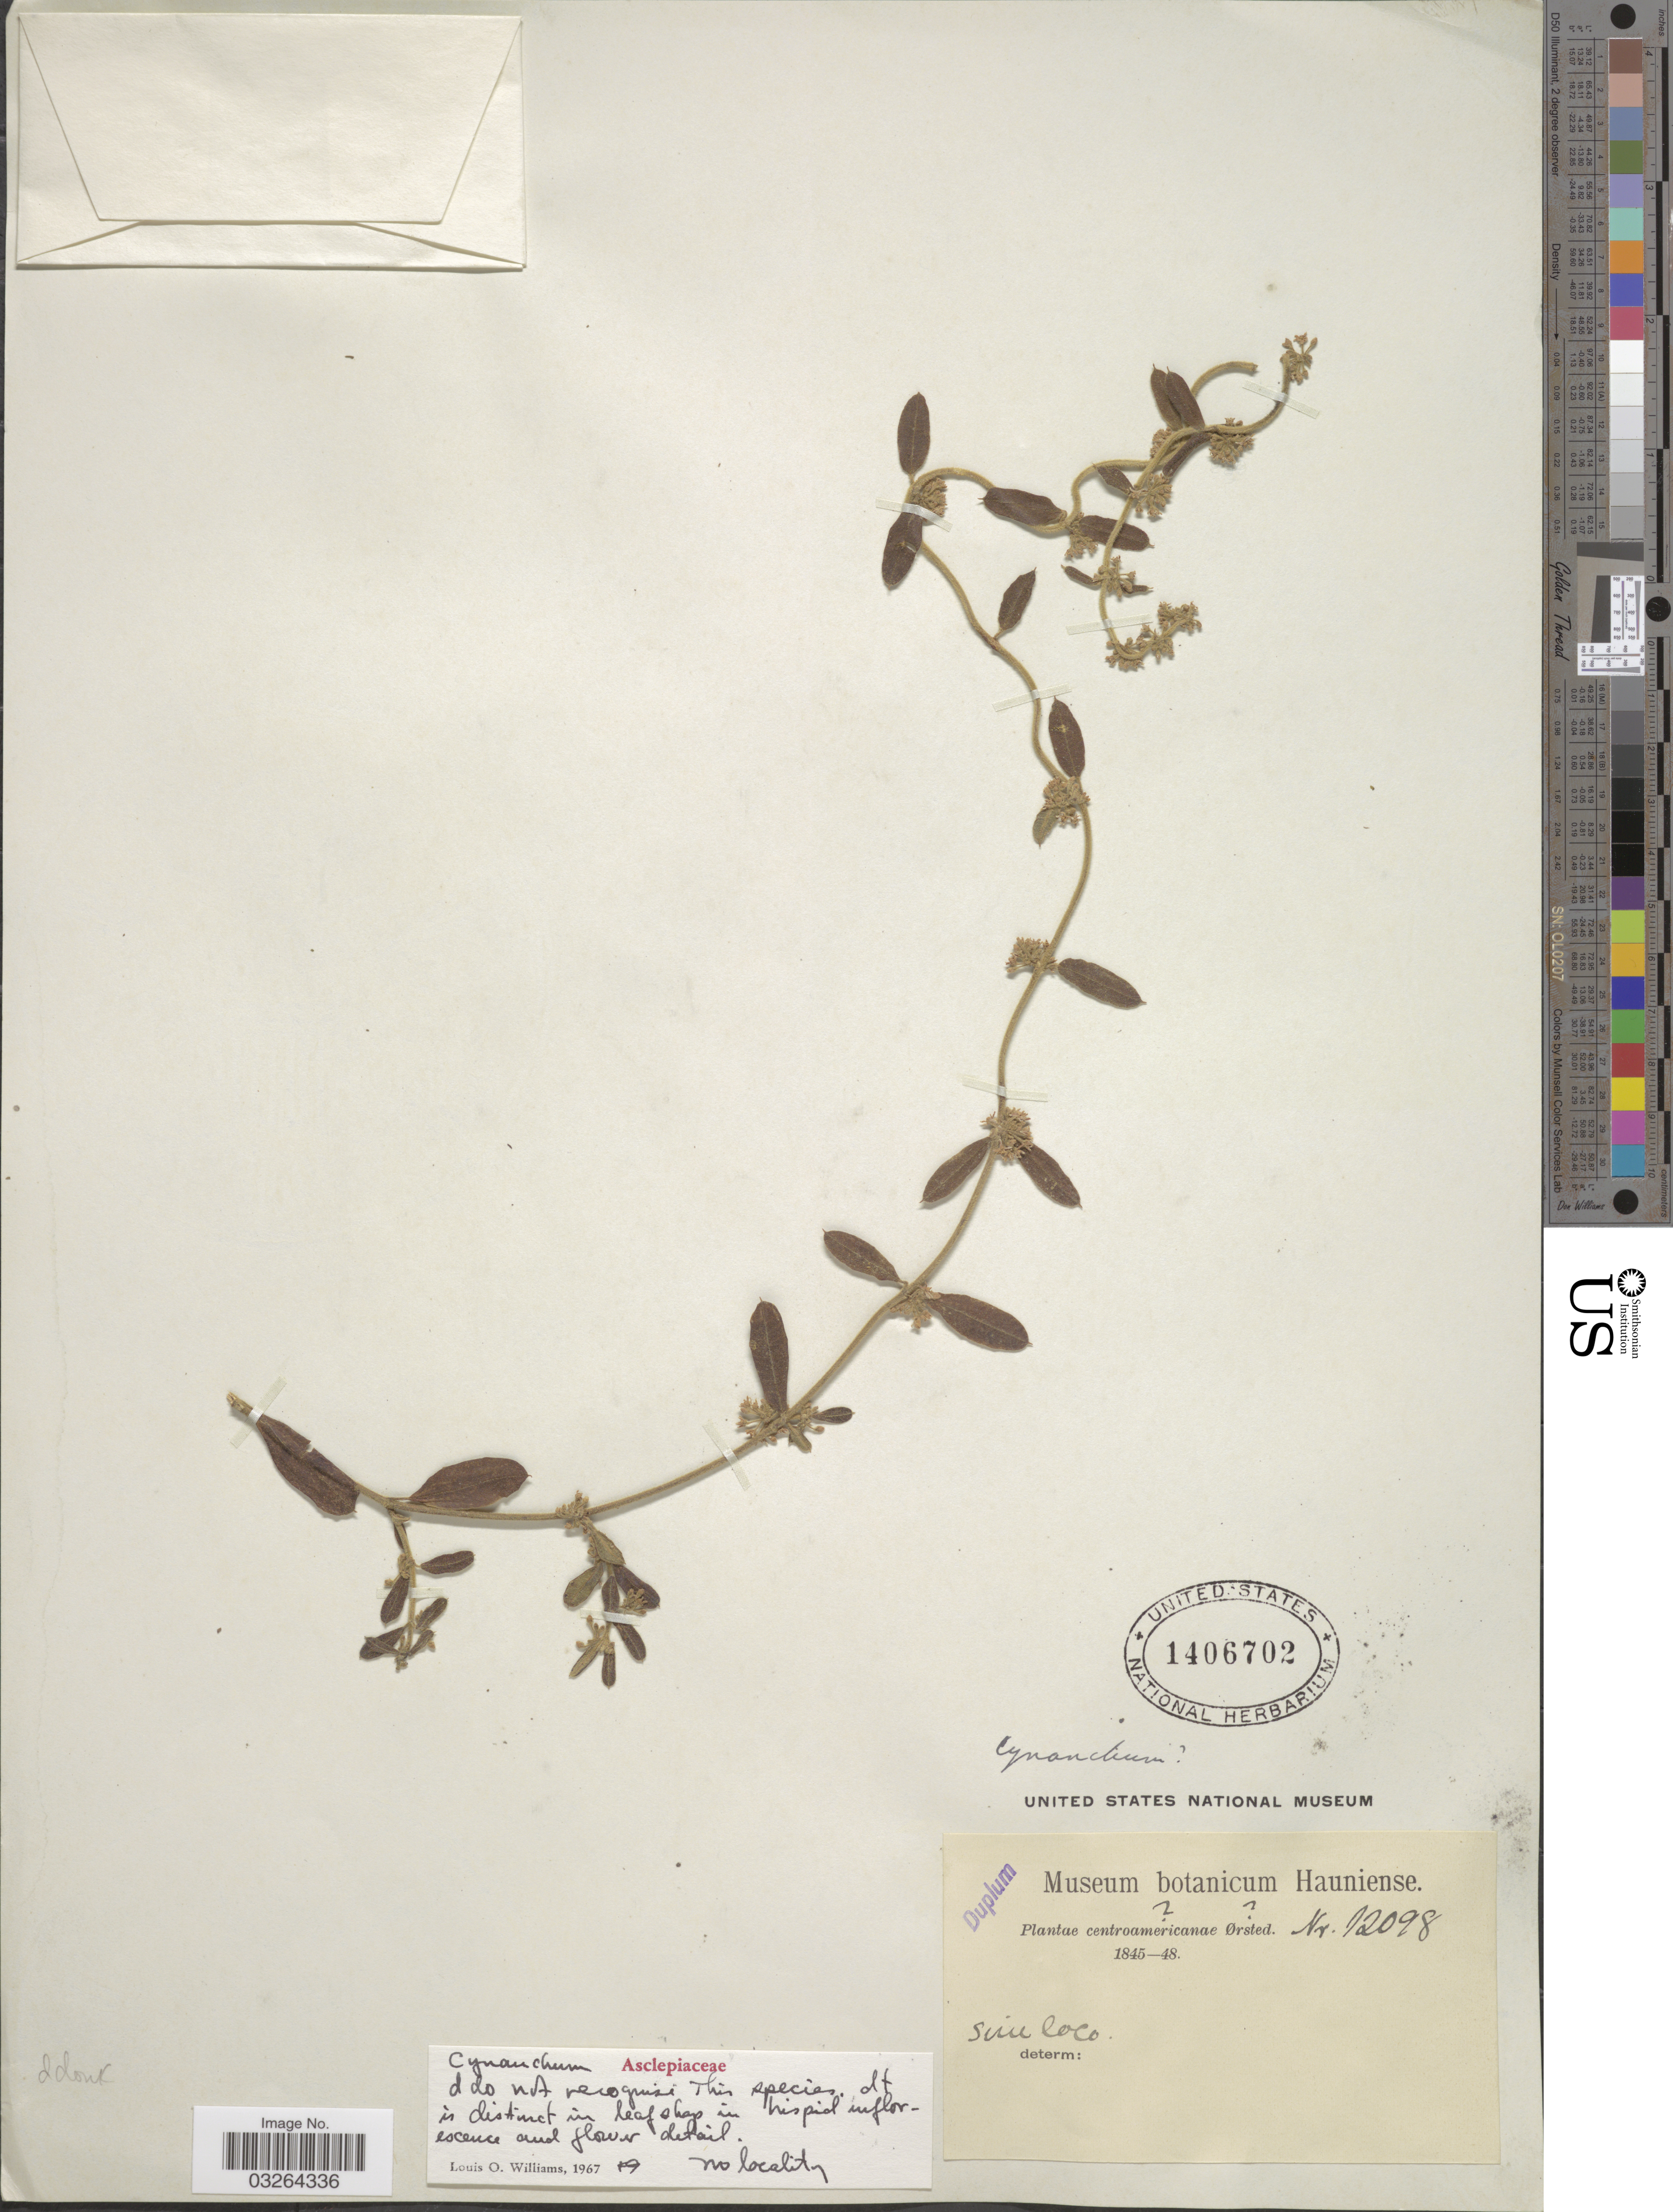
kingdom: Plantae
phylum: Tracheophyta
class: Magnoliopsida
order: Gentianales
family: Apocynaceae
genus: Cynanchum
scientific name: Cynanchum sp.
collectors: Ørsted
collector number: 12098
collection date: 1845/1848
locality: Centroamericanae.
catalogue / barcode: US 1406702